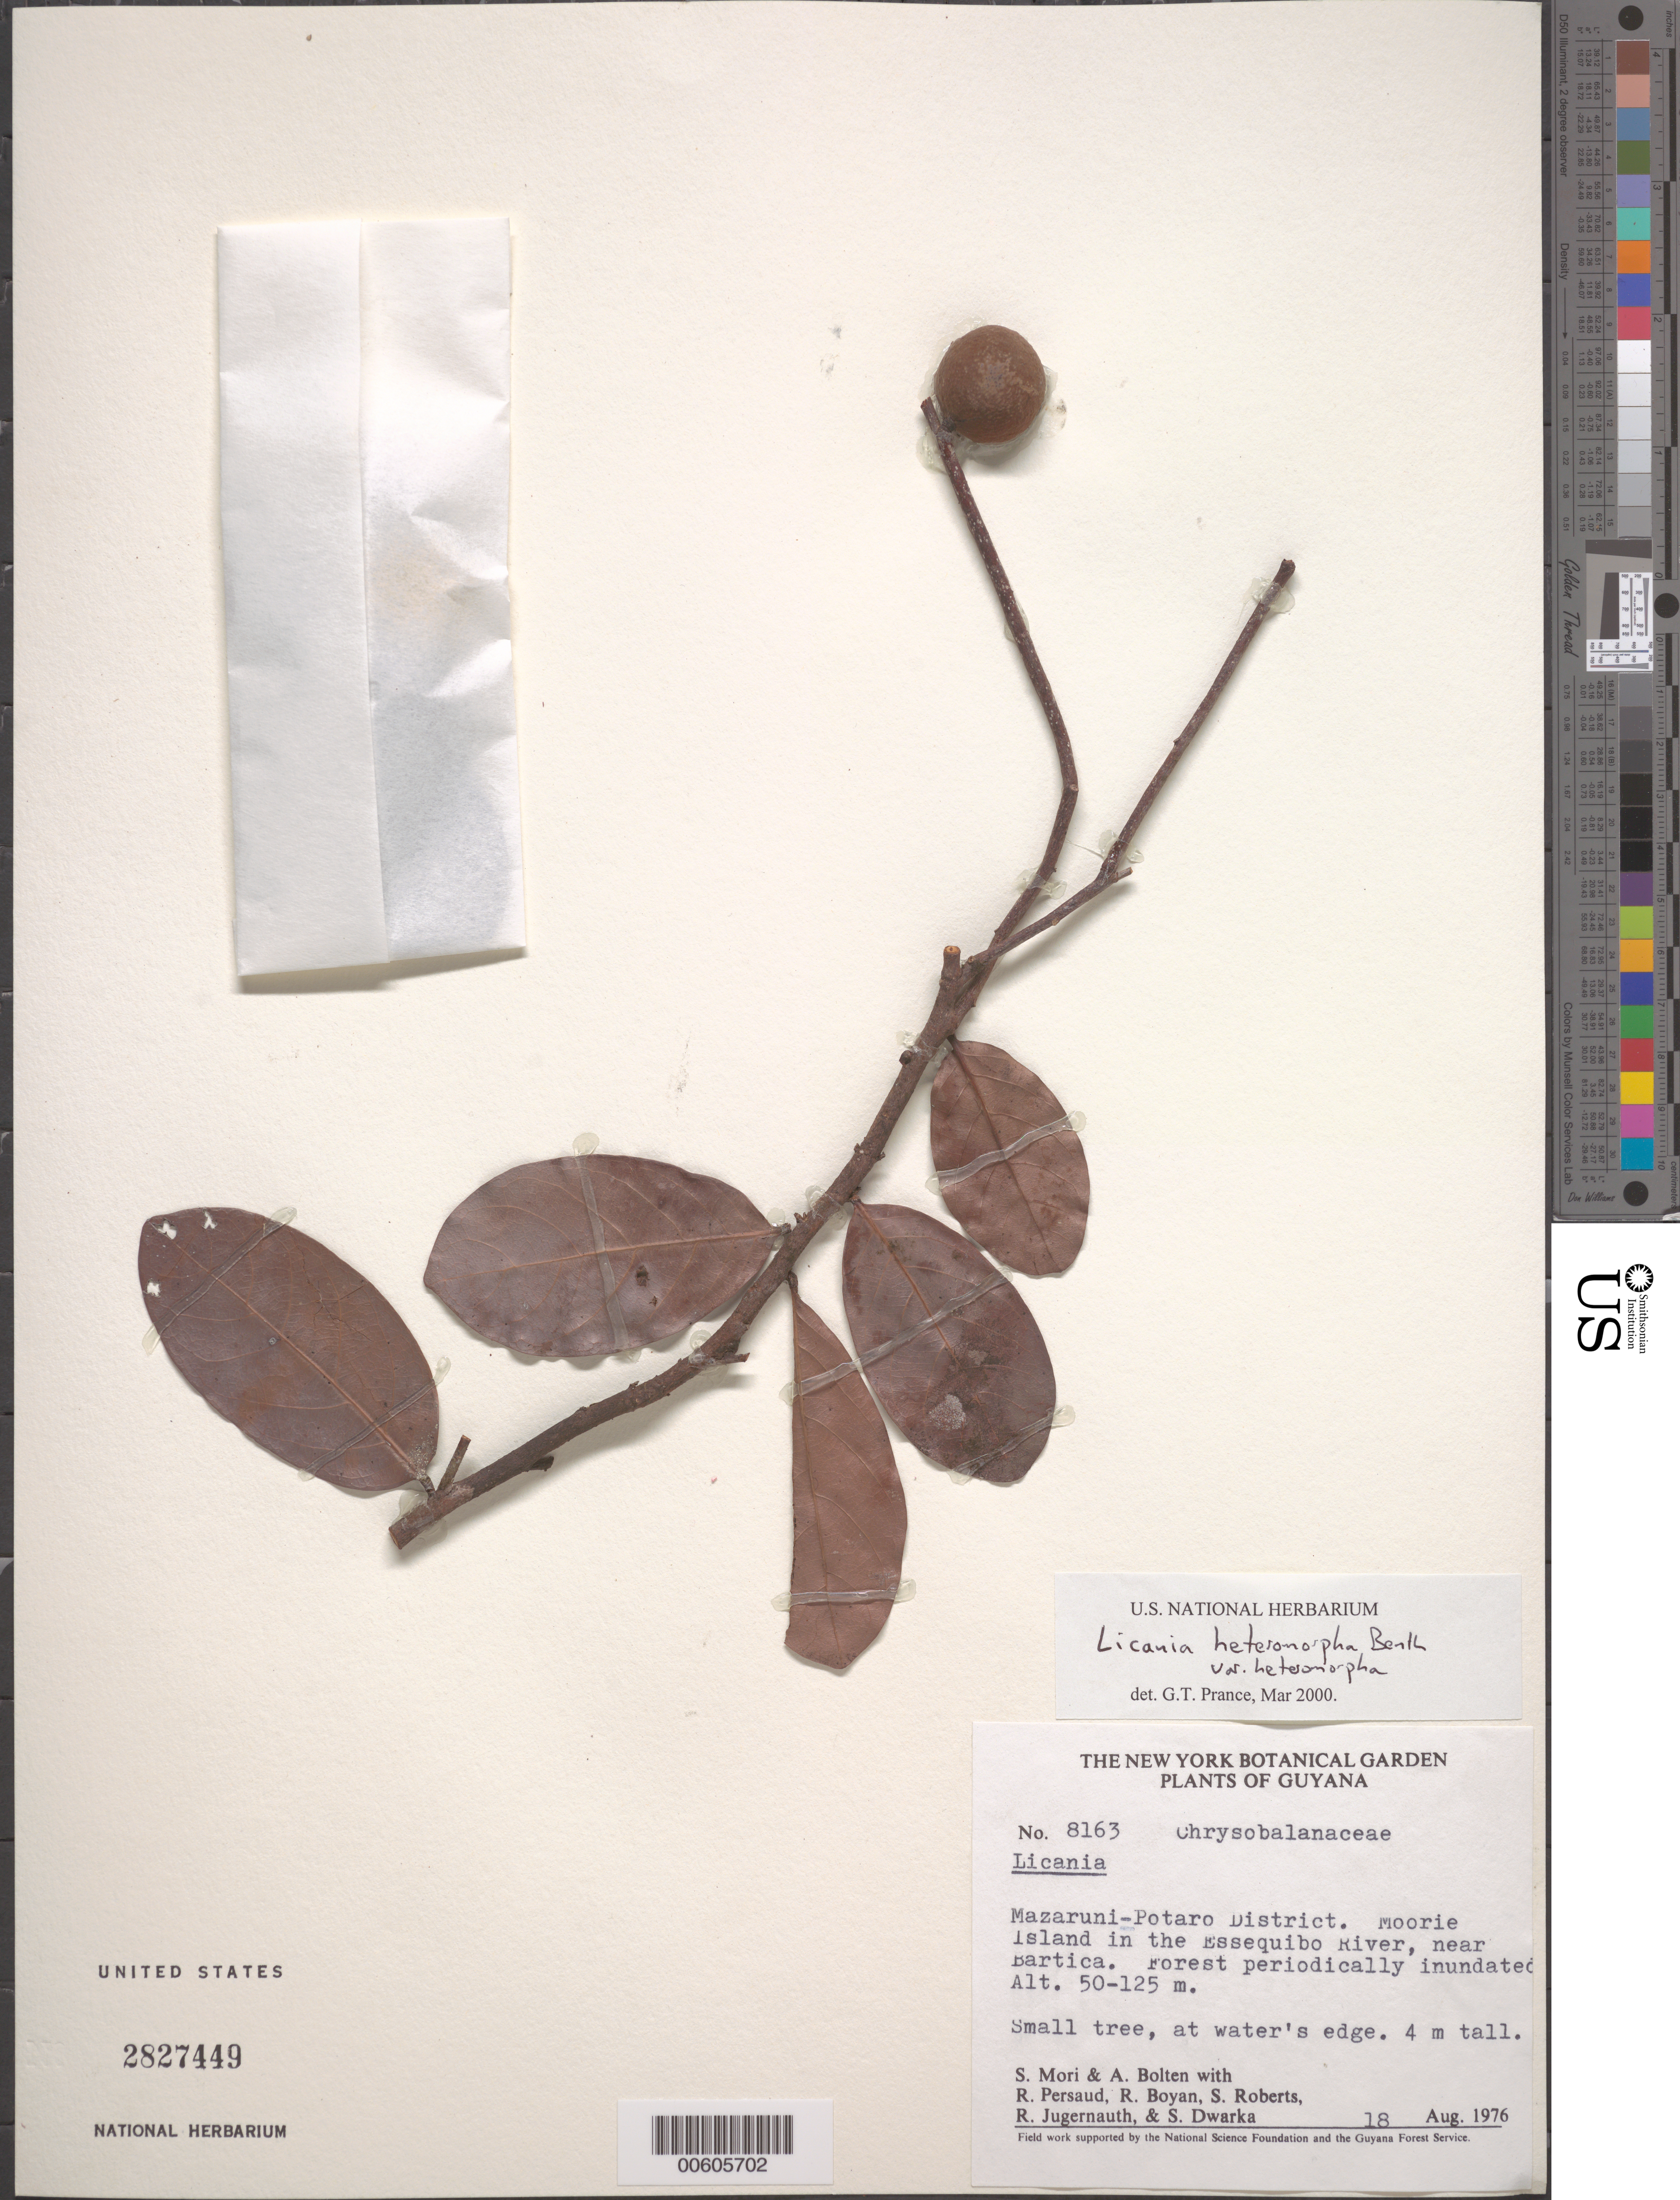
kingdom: Plantae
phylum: Tracheophyta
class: Magnoliopsida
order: Malpighiales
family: Chrysobalanaceae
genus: Hymenopus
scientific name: Hymenopus heteromorphus var. heteromorphus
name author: (Benth.) Sothers & Prance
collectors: S. Mori, A. Bolten, R. Persaud, R. Boyan, S. Roberts, R. Jugernauth & S. Dwarka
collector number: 8163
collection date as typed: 18-Aug-76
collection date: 1976-08-18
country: Guyana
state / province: Cuyuni-Mazaruni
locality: Moorie Island, near Bartica, in Essequibo River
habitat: Forest periodically inundated, at waters edge.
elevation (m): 50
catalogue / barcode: US 2827449